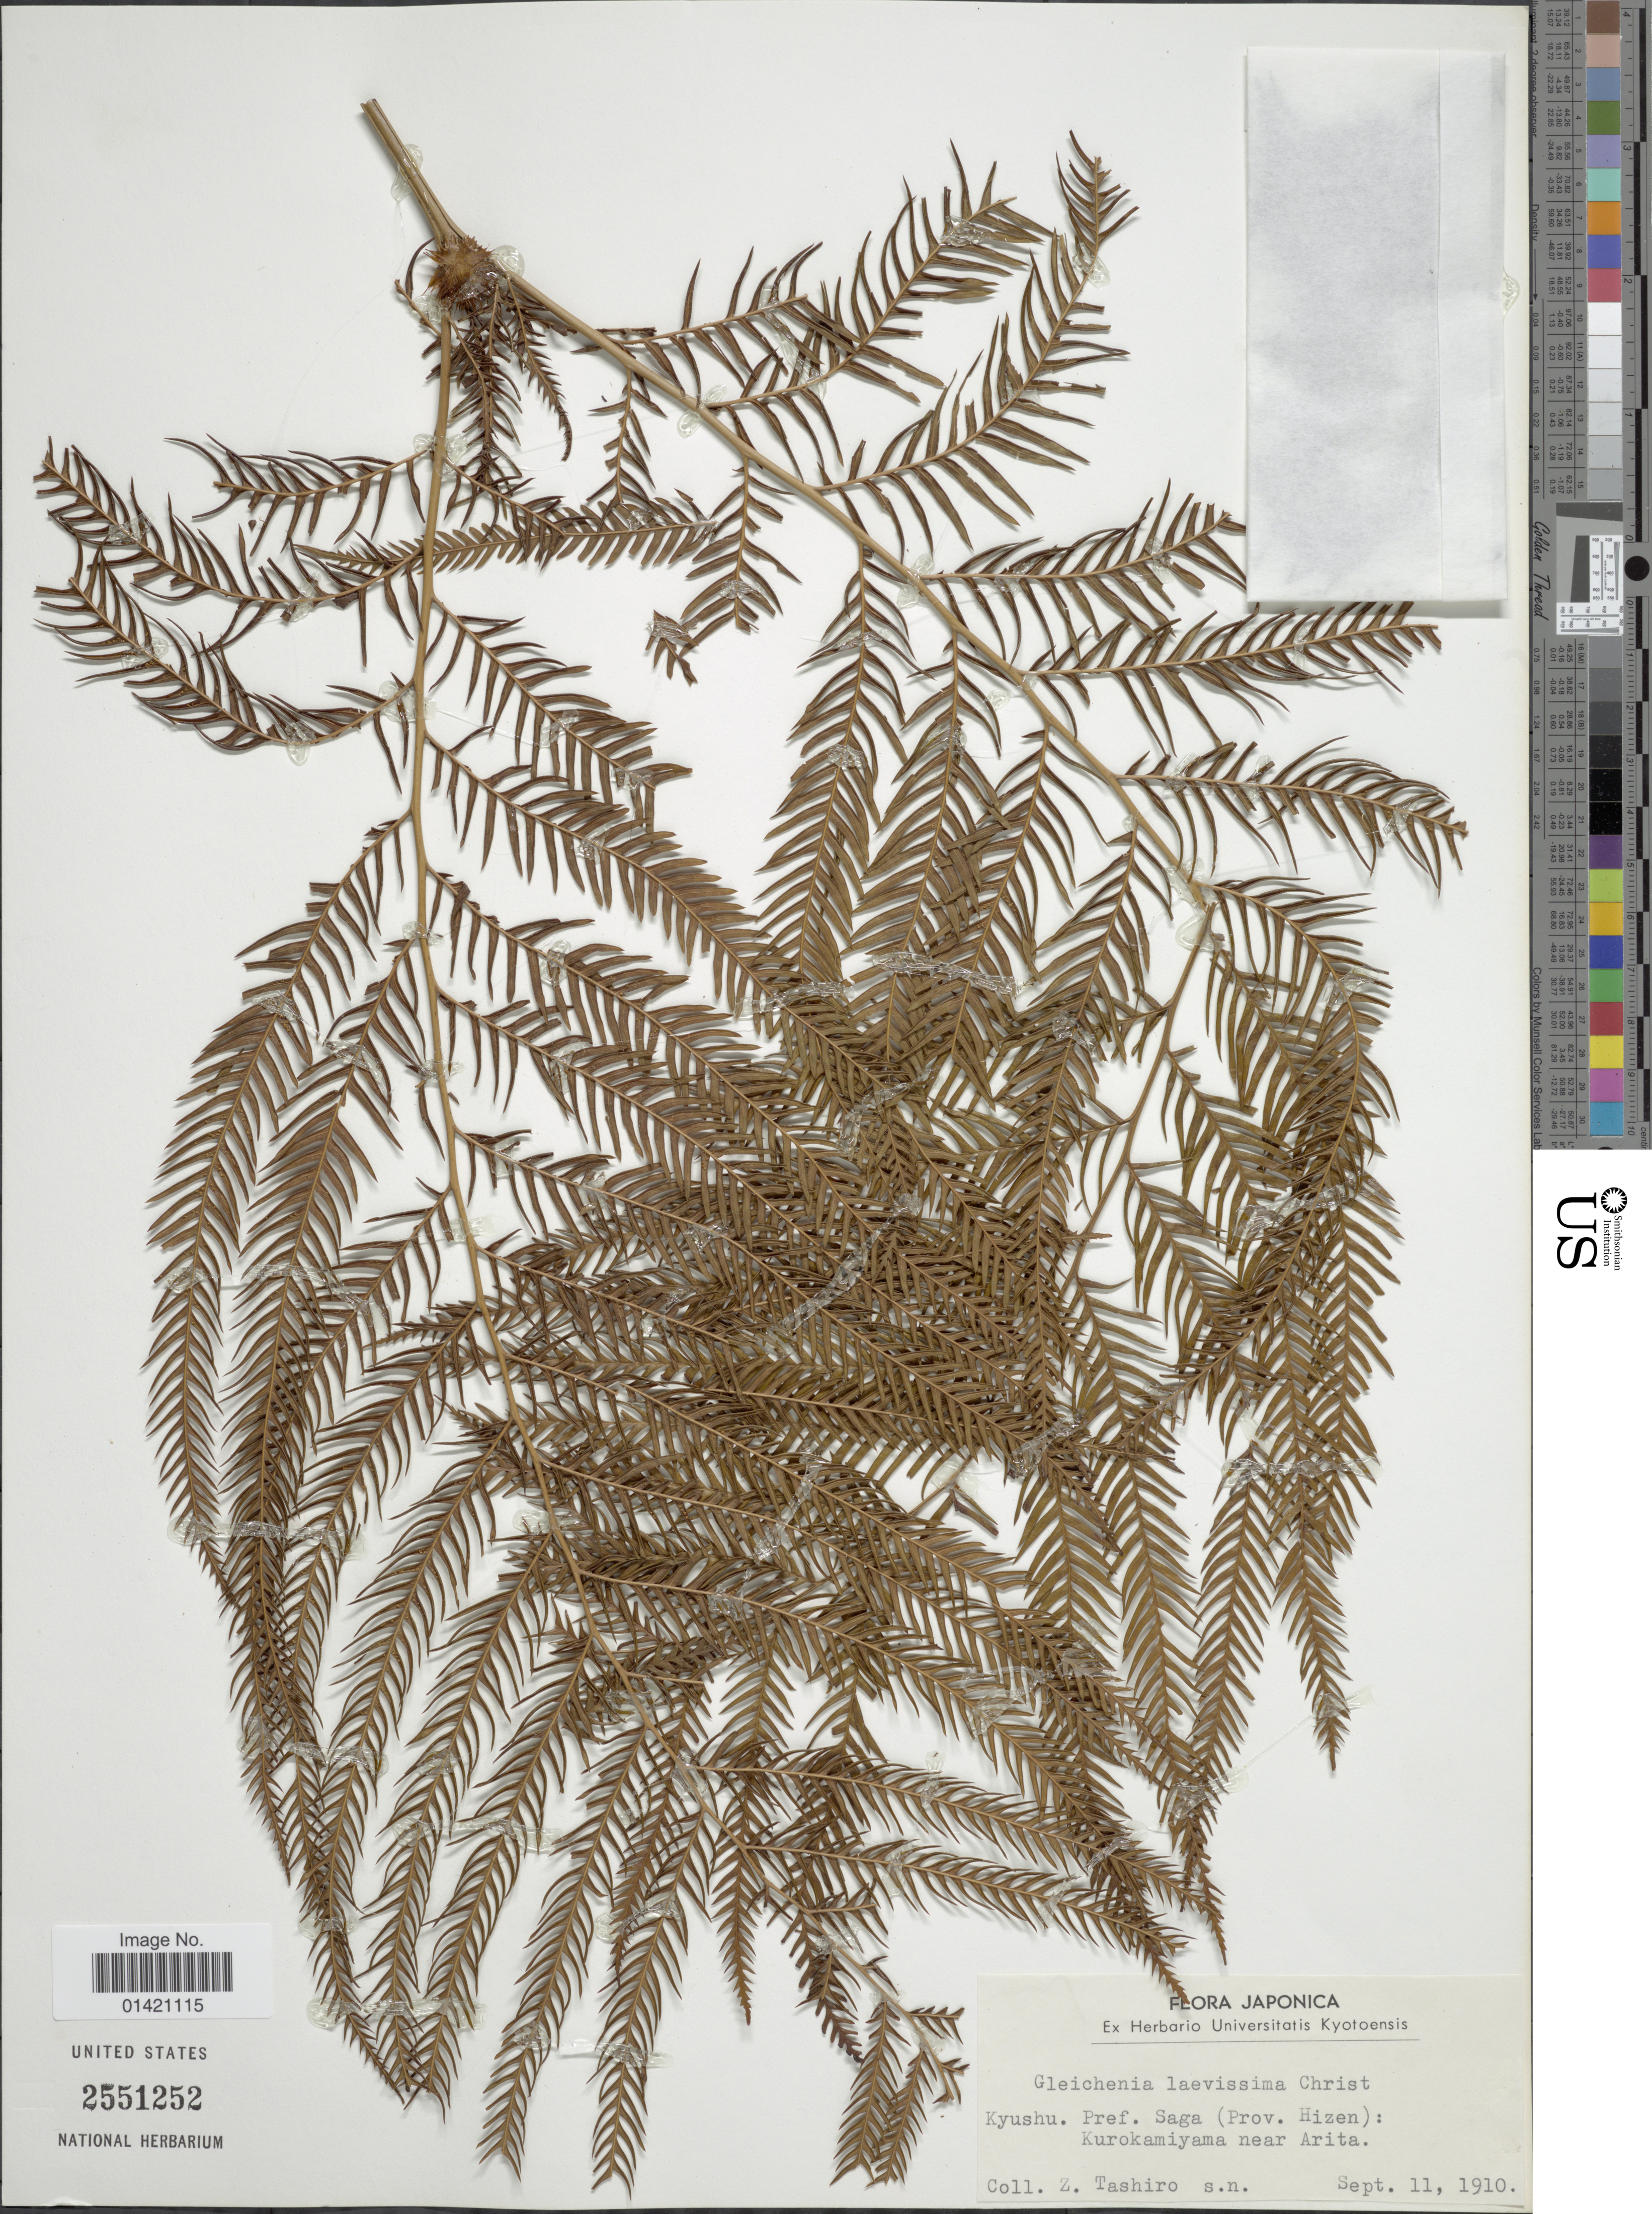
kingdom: Plantae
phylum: Tracheophyta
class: Polypodiopsida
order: Gleicheniales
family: Gleicheniaceae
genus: Diplopterygium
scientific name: Diplopterygium laevissimum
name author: (Christ) Nakai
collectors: Z. Tashiro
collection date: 1910-09-11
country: Japan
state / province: Saga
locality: Kyushu. Pref. Saga (Prov. Hizen): Kurokamiyama near Arita.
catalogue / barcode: US 2551252